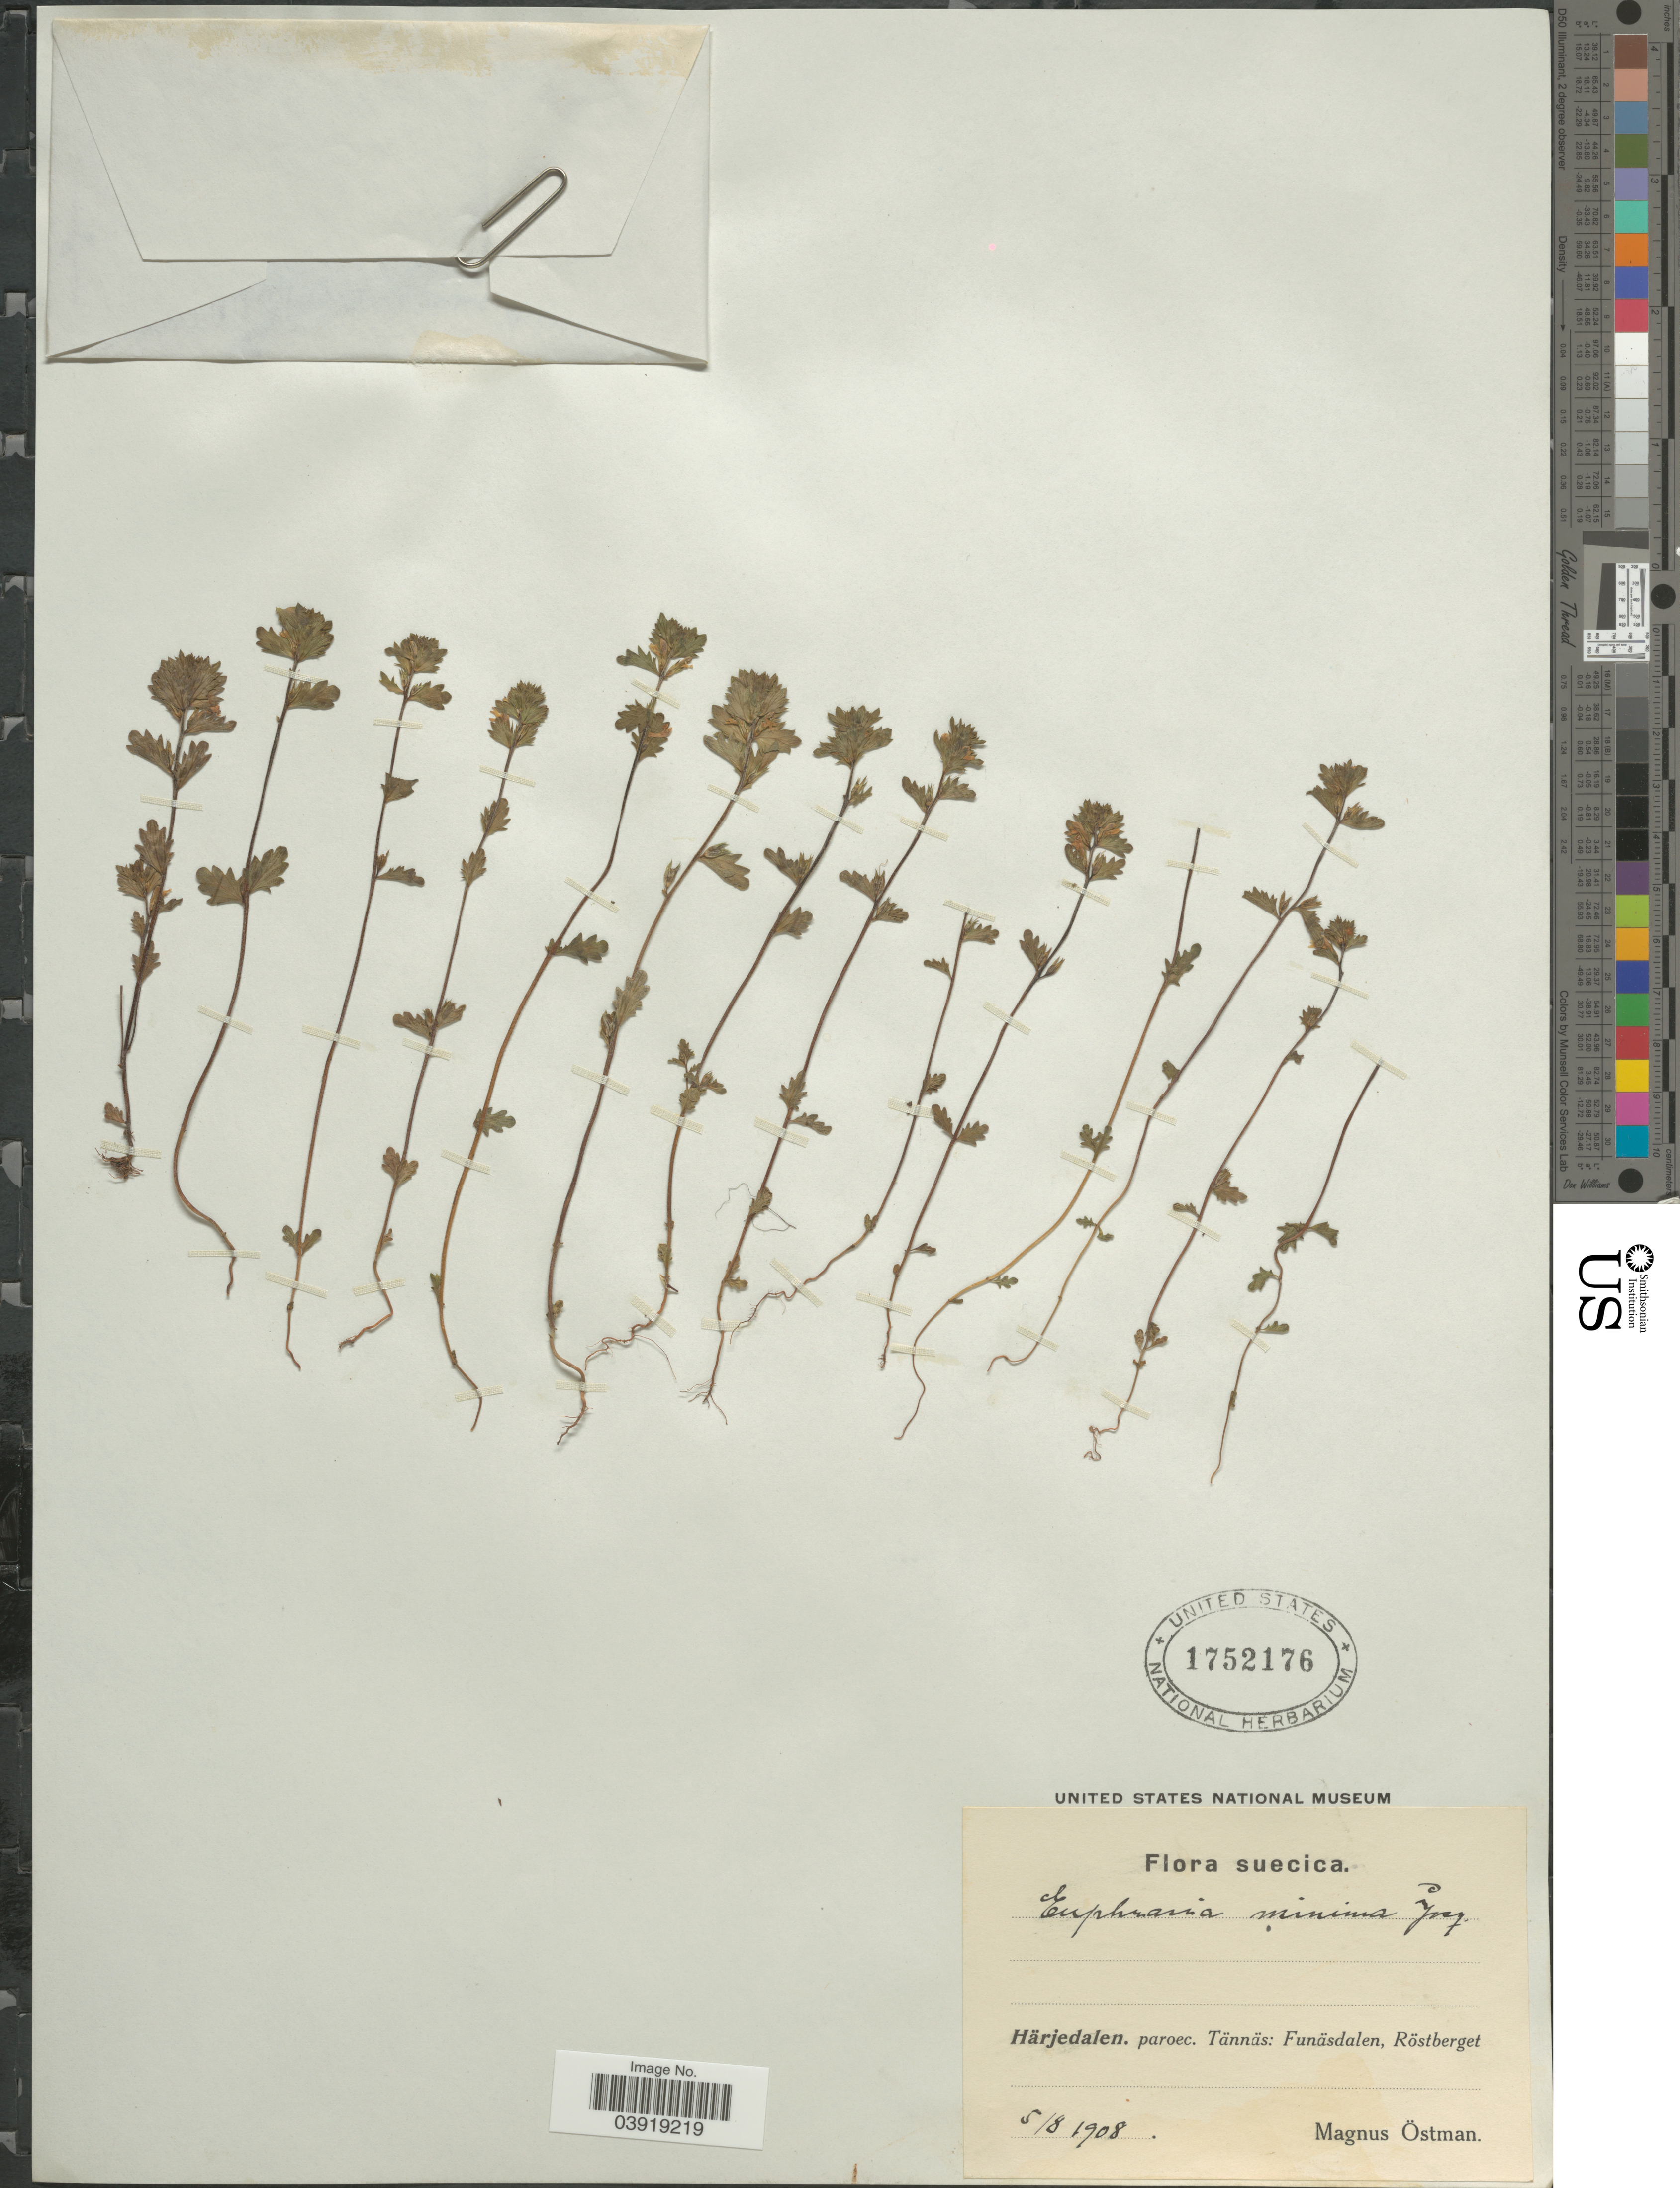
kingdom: Plantae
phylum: Tracheophyta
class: Magnoliopsida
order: Lamiales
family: Orobanchaceae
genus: Euphrasia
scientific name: Euphrasia minima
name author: Schloss.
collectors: M. Östman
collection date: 1908-08-05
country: Sweden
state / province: Jamtland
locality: Suecica. Härjedalen. paroec. Tännäs: Funäsdalen, Röstberget.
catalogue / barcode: US 1752176